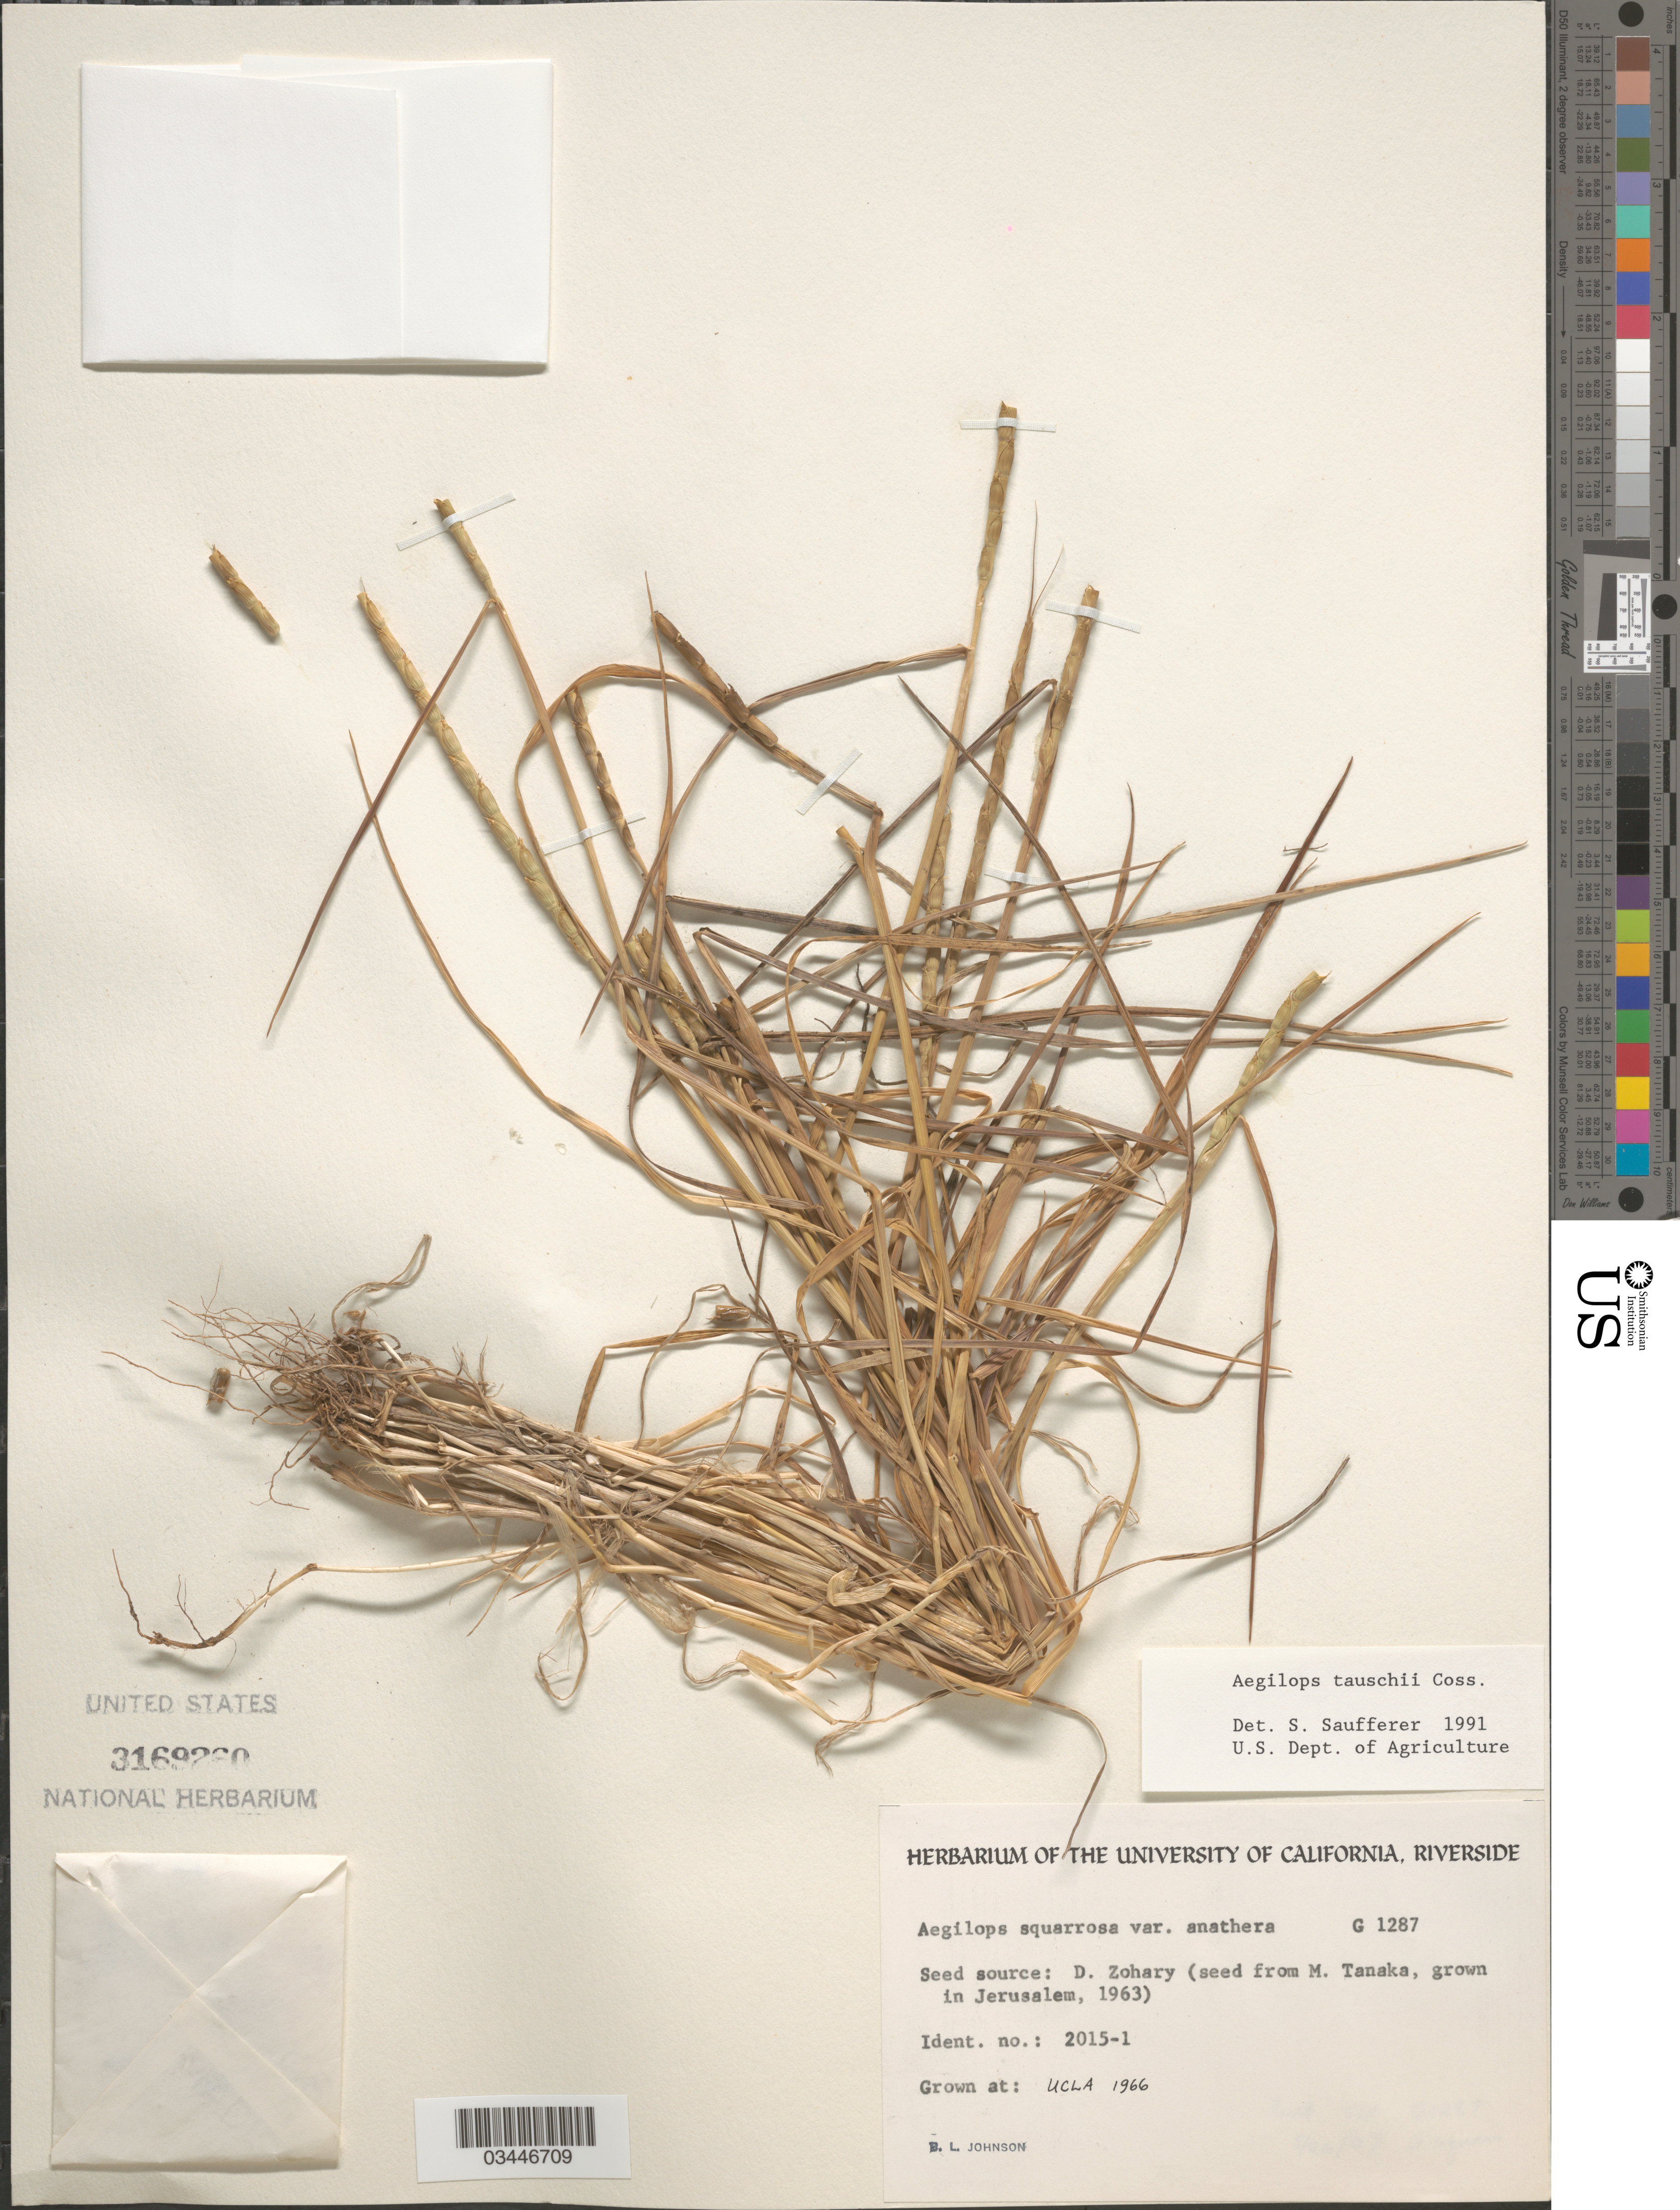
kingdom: Plantae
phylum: Tracheophyta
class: Liliopsida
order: Poales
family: Poaceae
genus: Aegilops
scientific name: Aegilops tauschii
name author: Coss.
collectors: B. Johnson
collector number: G1287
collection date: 1966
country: United States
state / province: California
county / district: Los Angeles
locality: UCLA.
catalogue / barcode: US 3169260